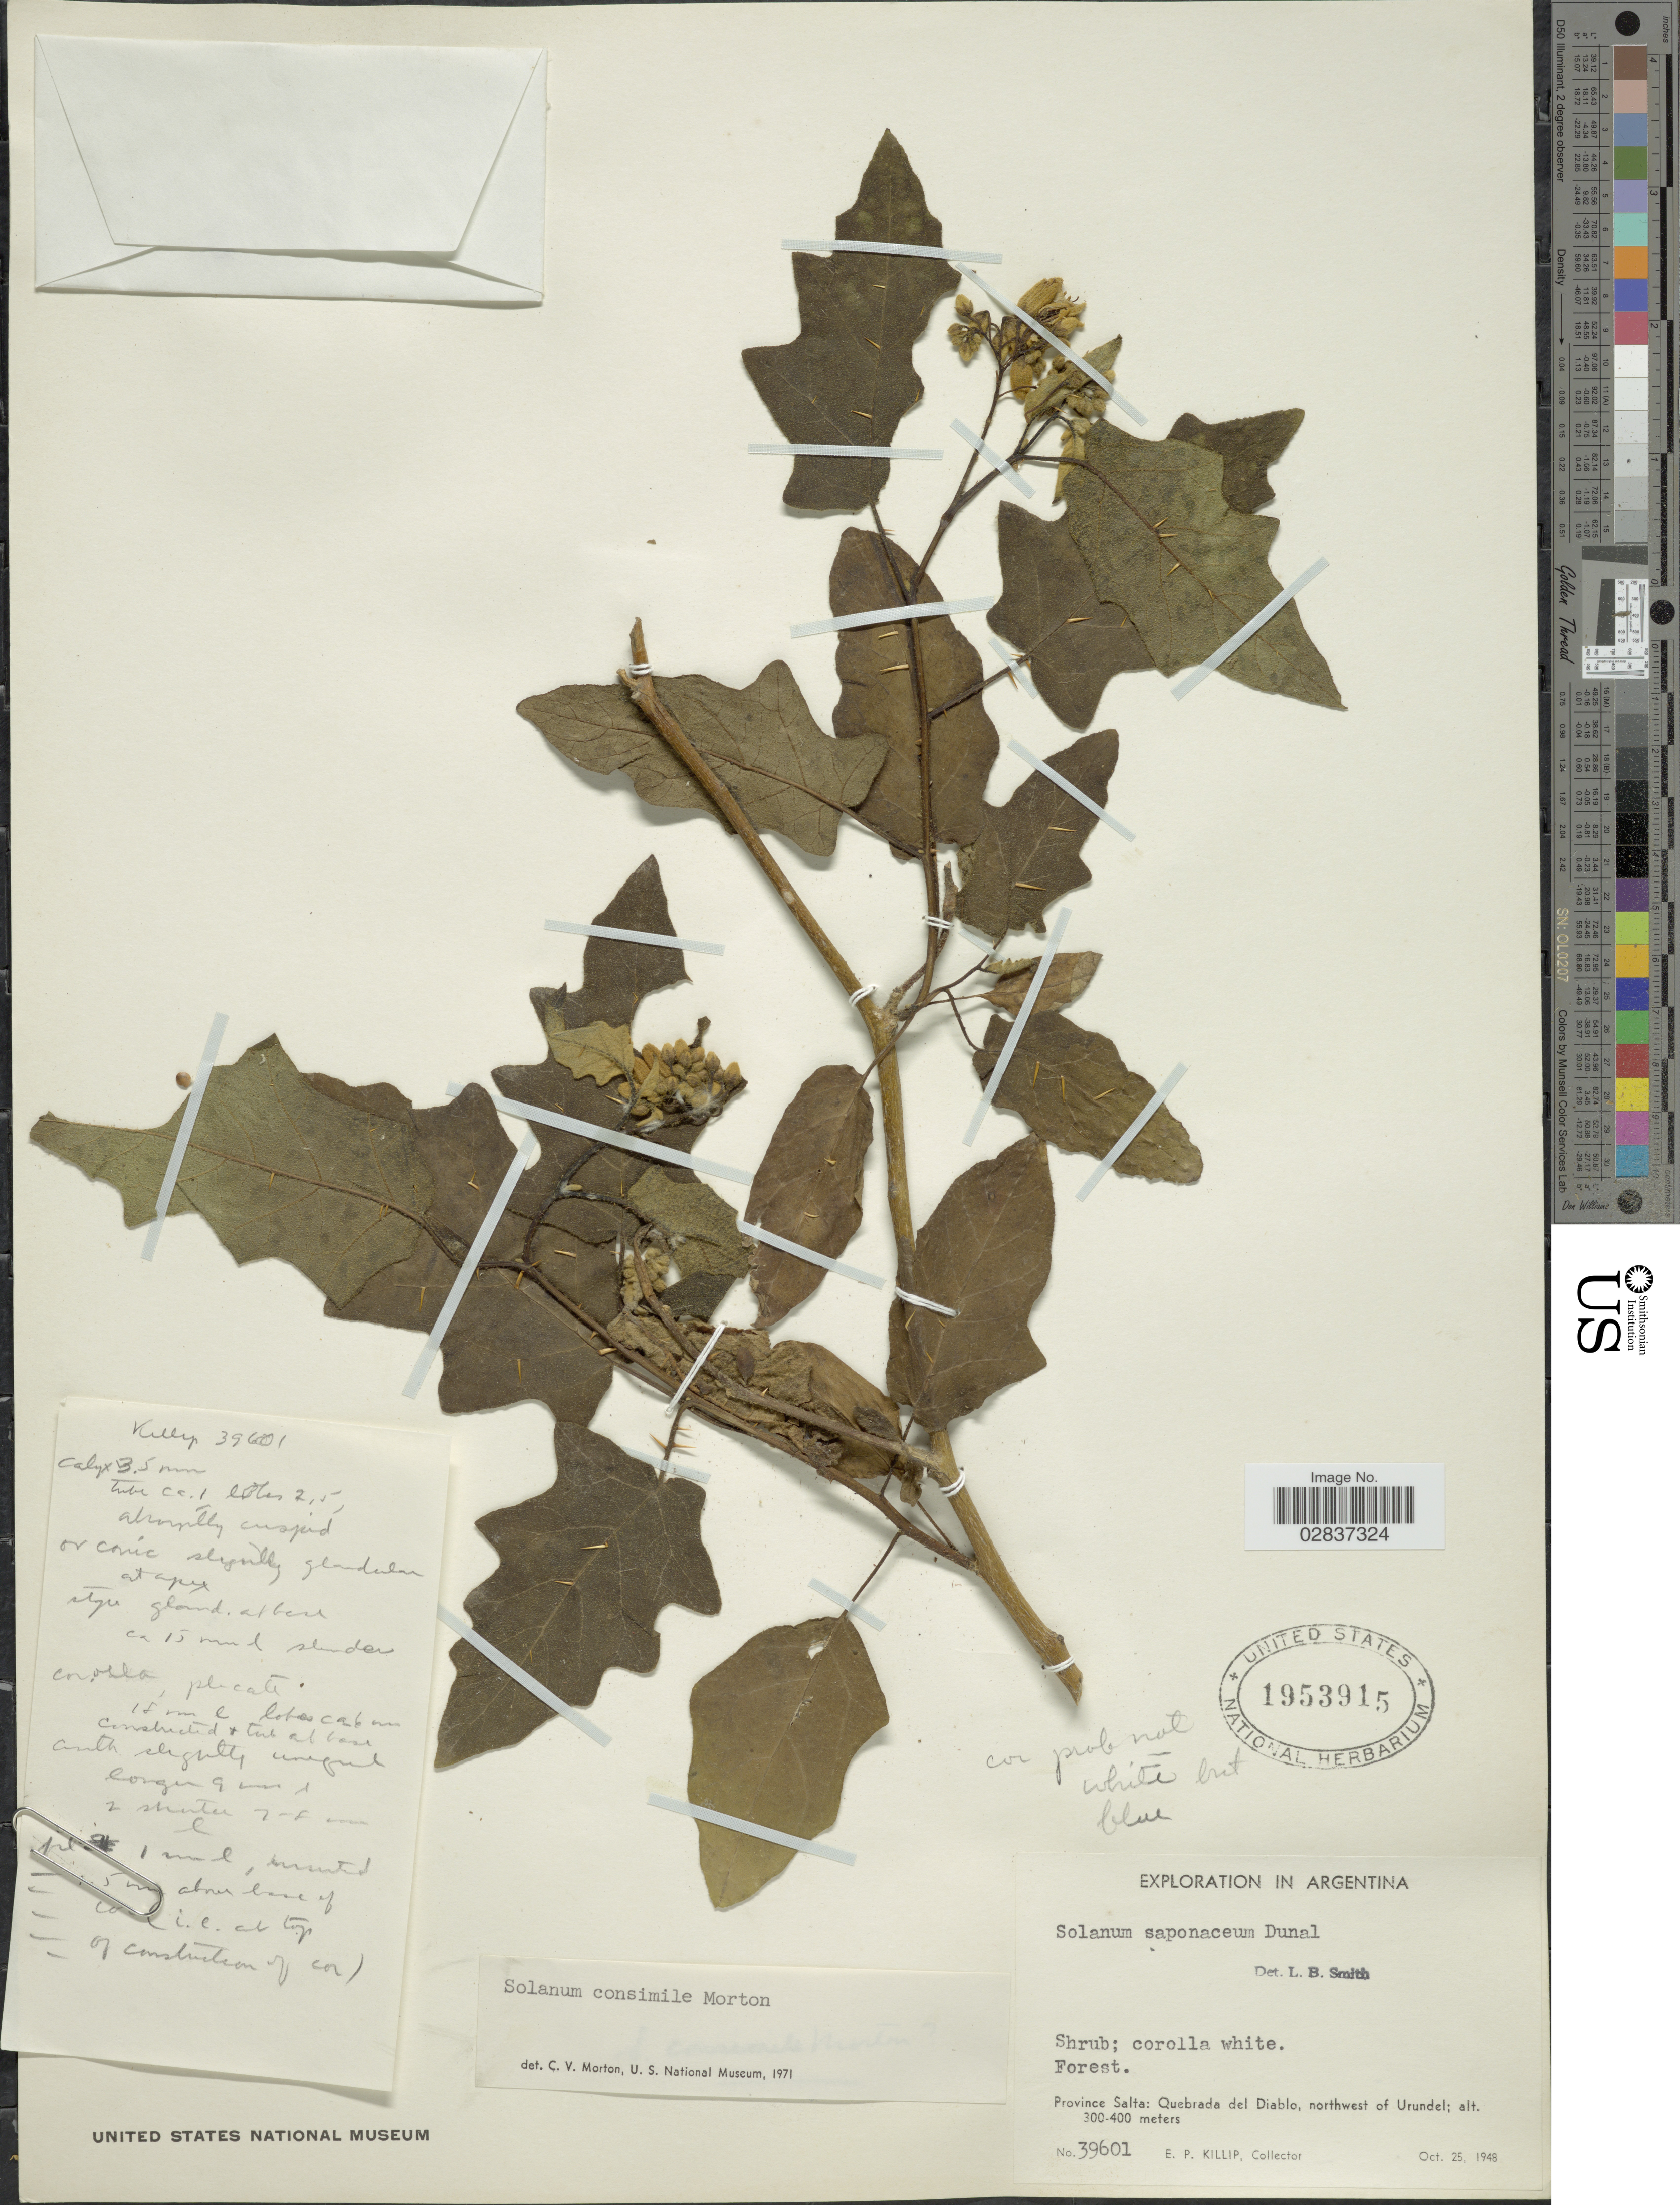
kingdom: Plantae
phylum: Tracheophyta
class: Magnoliopsida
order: Solanales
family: Solanaceae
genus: Solanum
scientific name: Solanum consimile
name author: C.V. Morton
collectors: E. P. Killip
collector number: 39601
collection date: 1948-10-25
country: Argentina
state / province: Salta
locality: Province Salta: Quebrada del Diablo, northwest of Urundel.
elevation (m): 300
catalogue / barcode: US 1953915